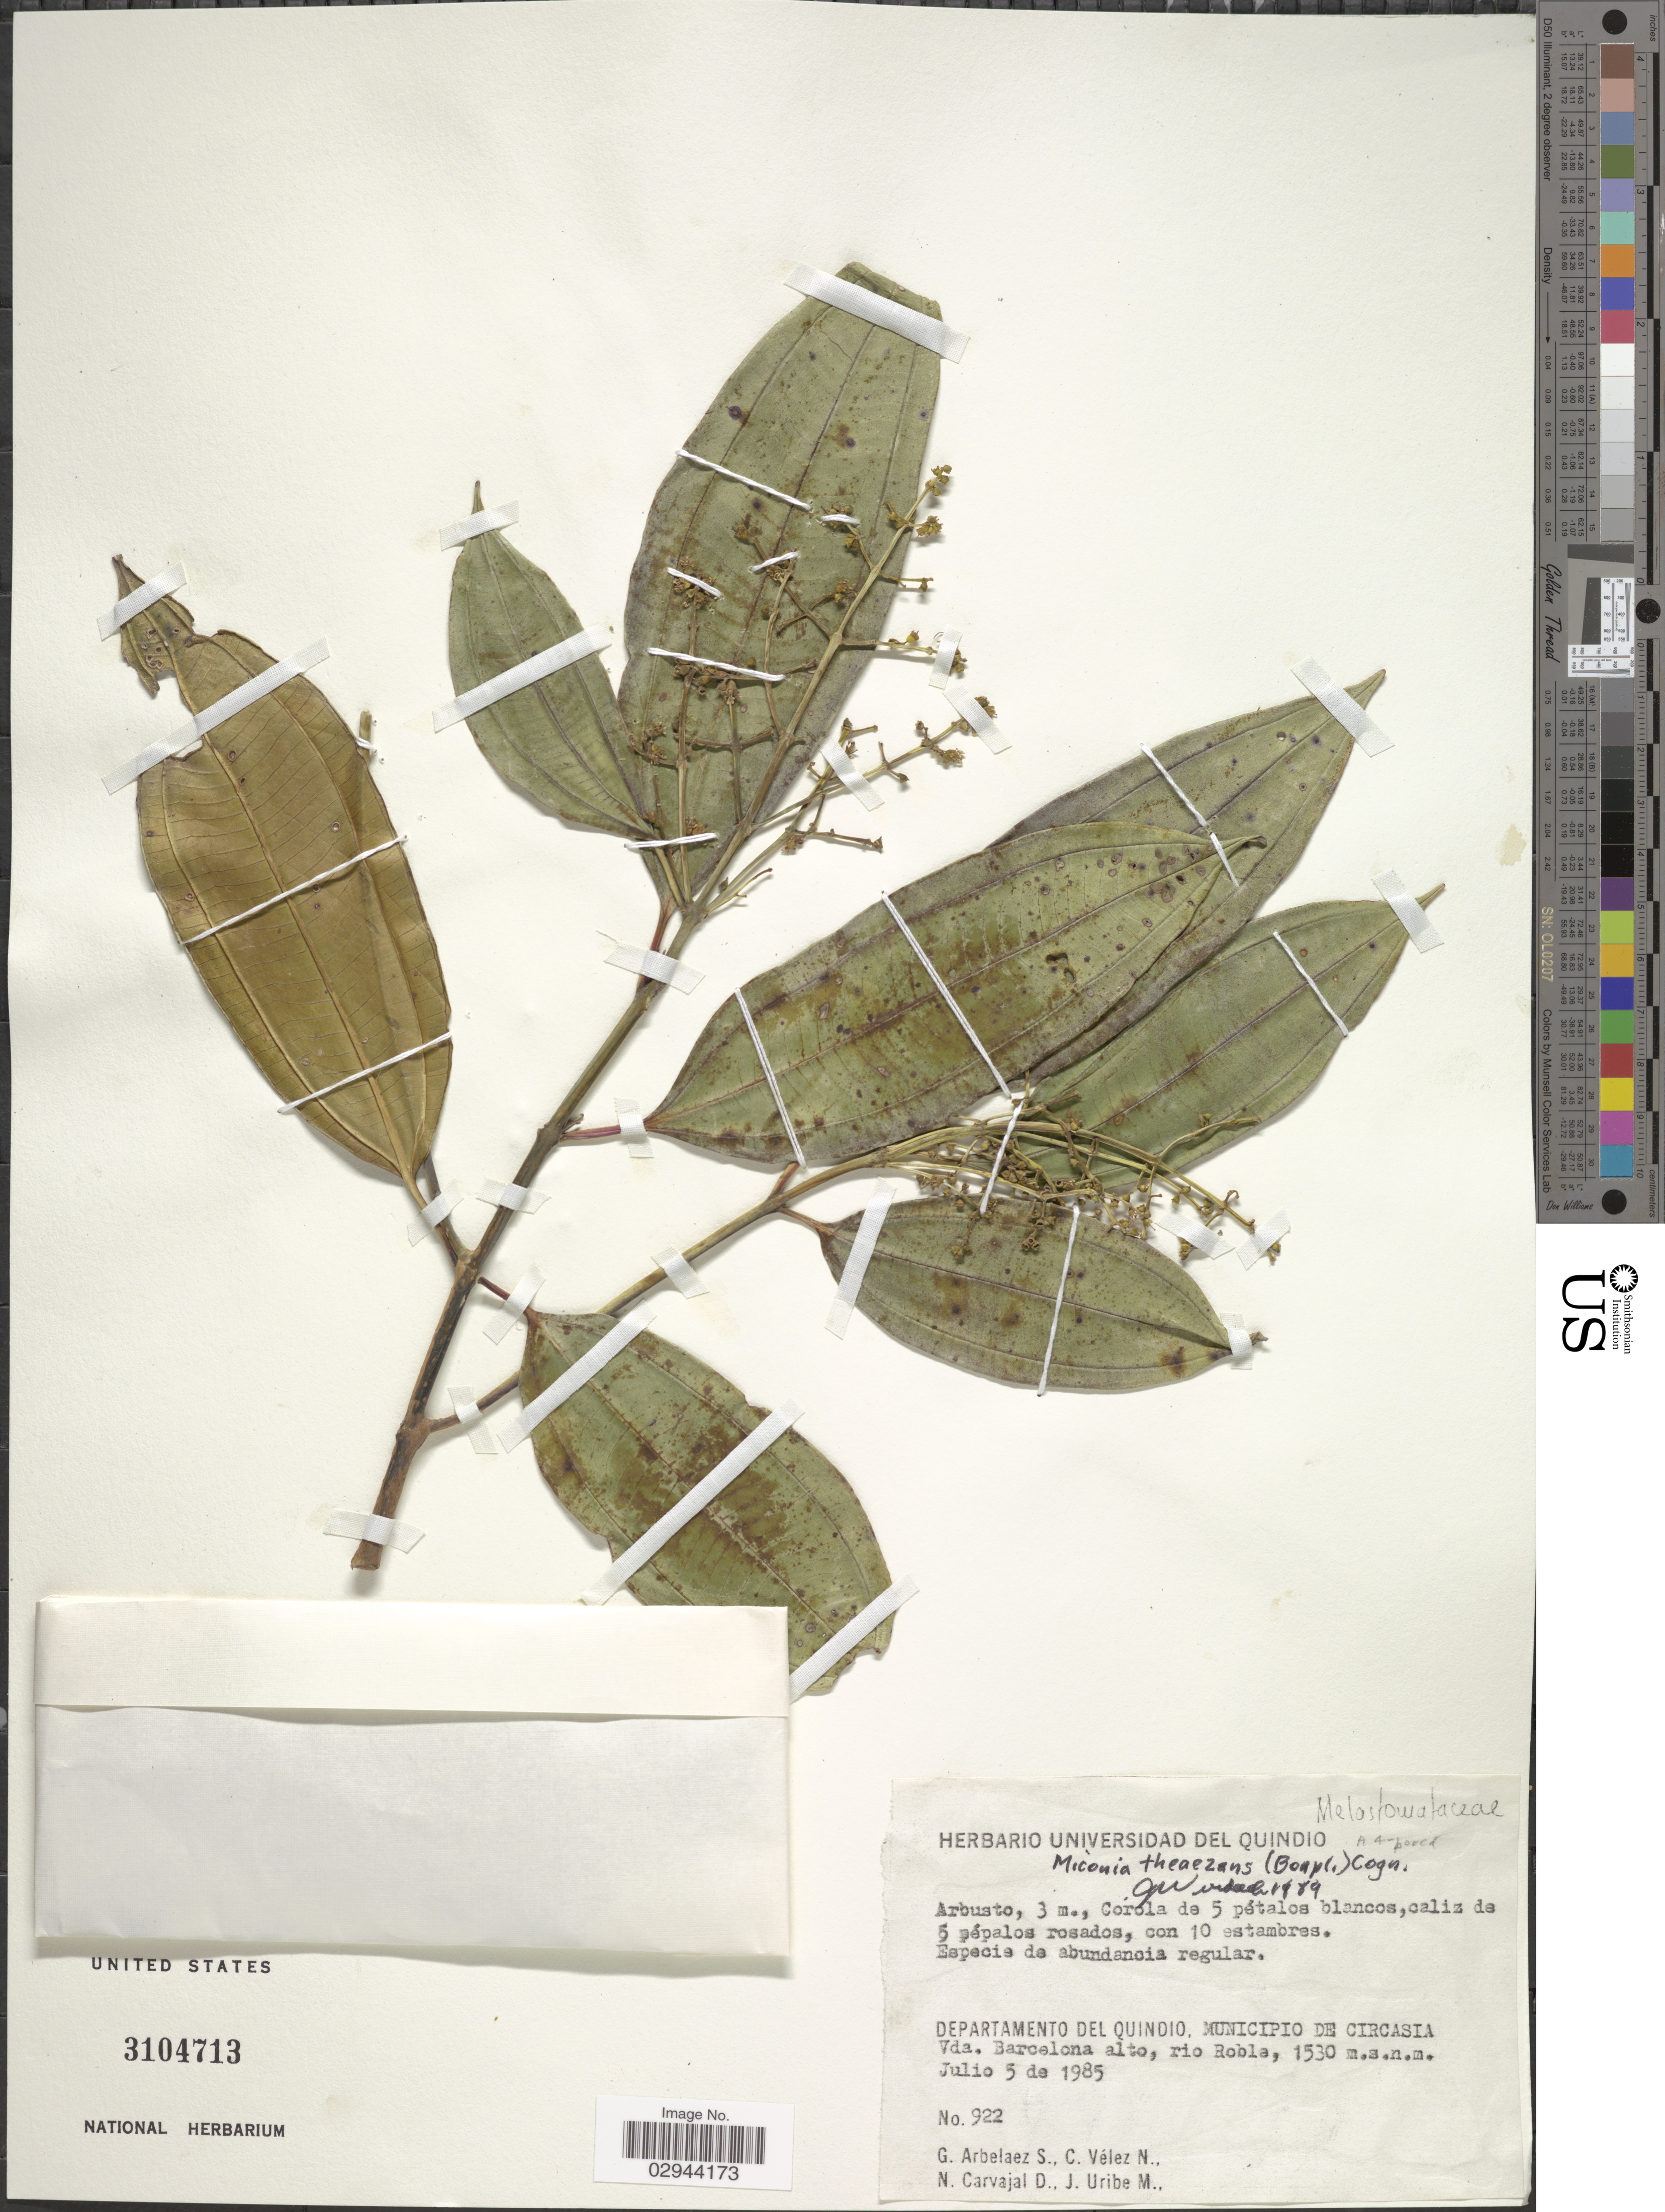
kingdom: Plantae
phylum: Tracheophyta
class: Magnoliopsida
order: Myrtales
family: Melastomataceae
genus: Miconia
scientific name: Miconia theizans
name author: (Bonpl.) Cogn.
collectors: G. Arbelaez S., C. Vélez N., N. Carvajal D. & J. Uribe M.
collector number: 922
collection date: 1985-07-05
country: Colombia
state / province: Quindío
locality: Departamento del Quindio, Municipio de Circasia, Vda. Barcelona alto, rio Robla.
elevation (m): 1530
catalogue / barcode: US 3104713